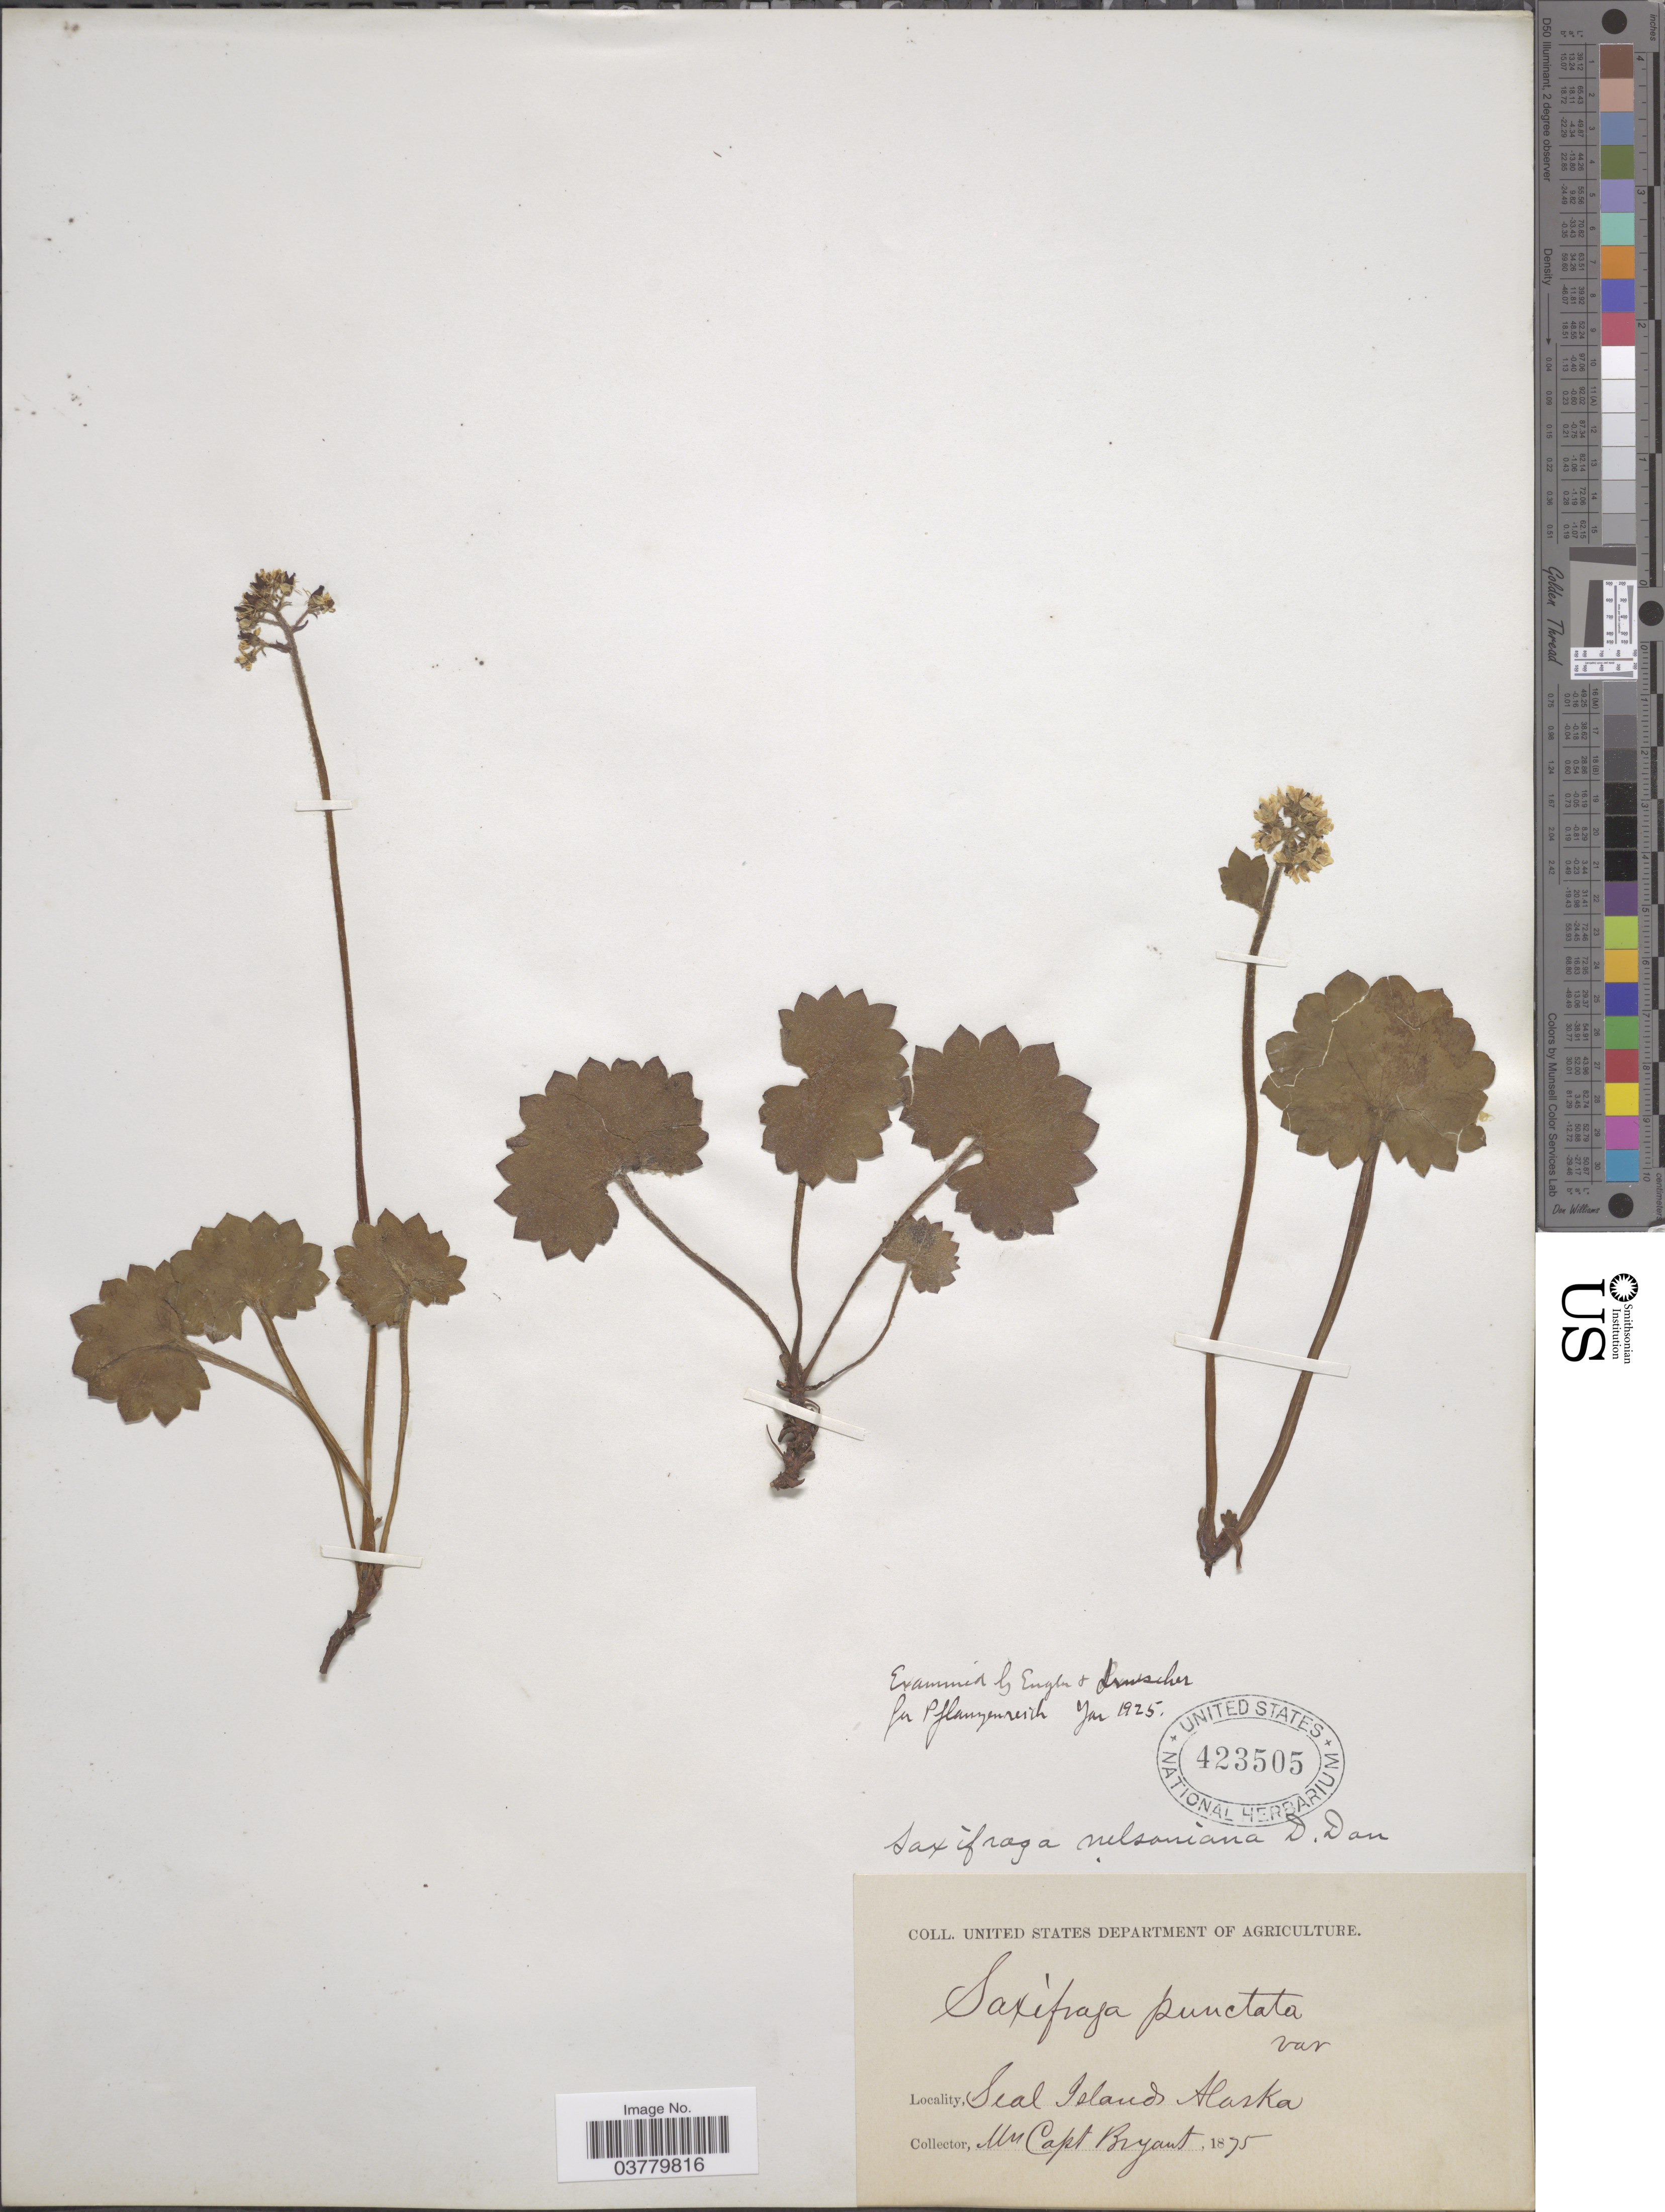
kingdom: Plantae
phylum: Tracheophyta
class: Magnoliopsida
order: Saxifragales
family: Saxifragaceae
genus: Micranthes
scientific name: Micranthes nelsoniana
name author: (D. Don) Small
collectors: C. Bryant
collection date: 1875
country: United States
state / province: Alaska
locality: Seal Islands.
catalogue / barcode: US 423505